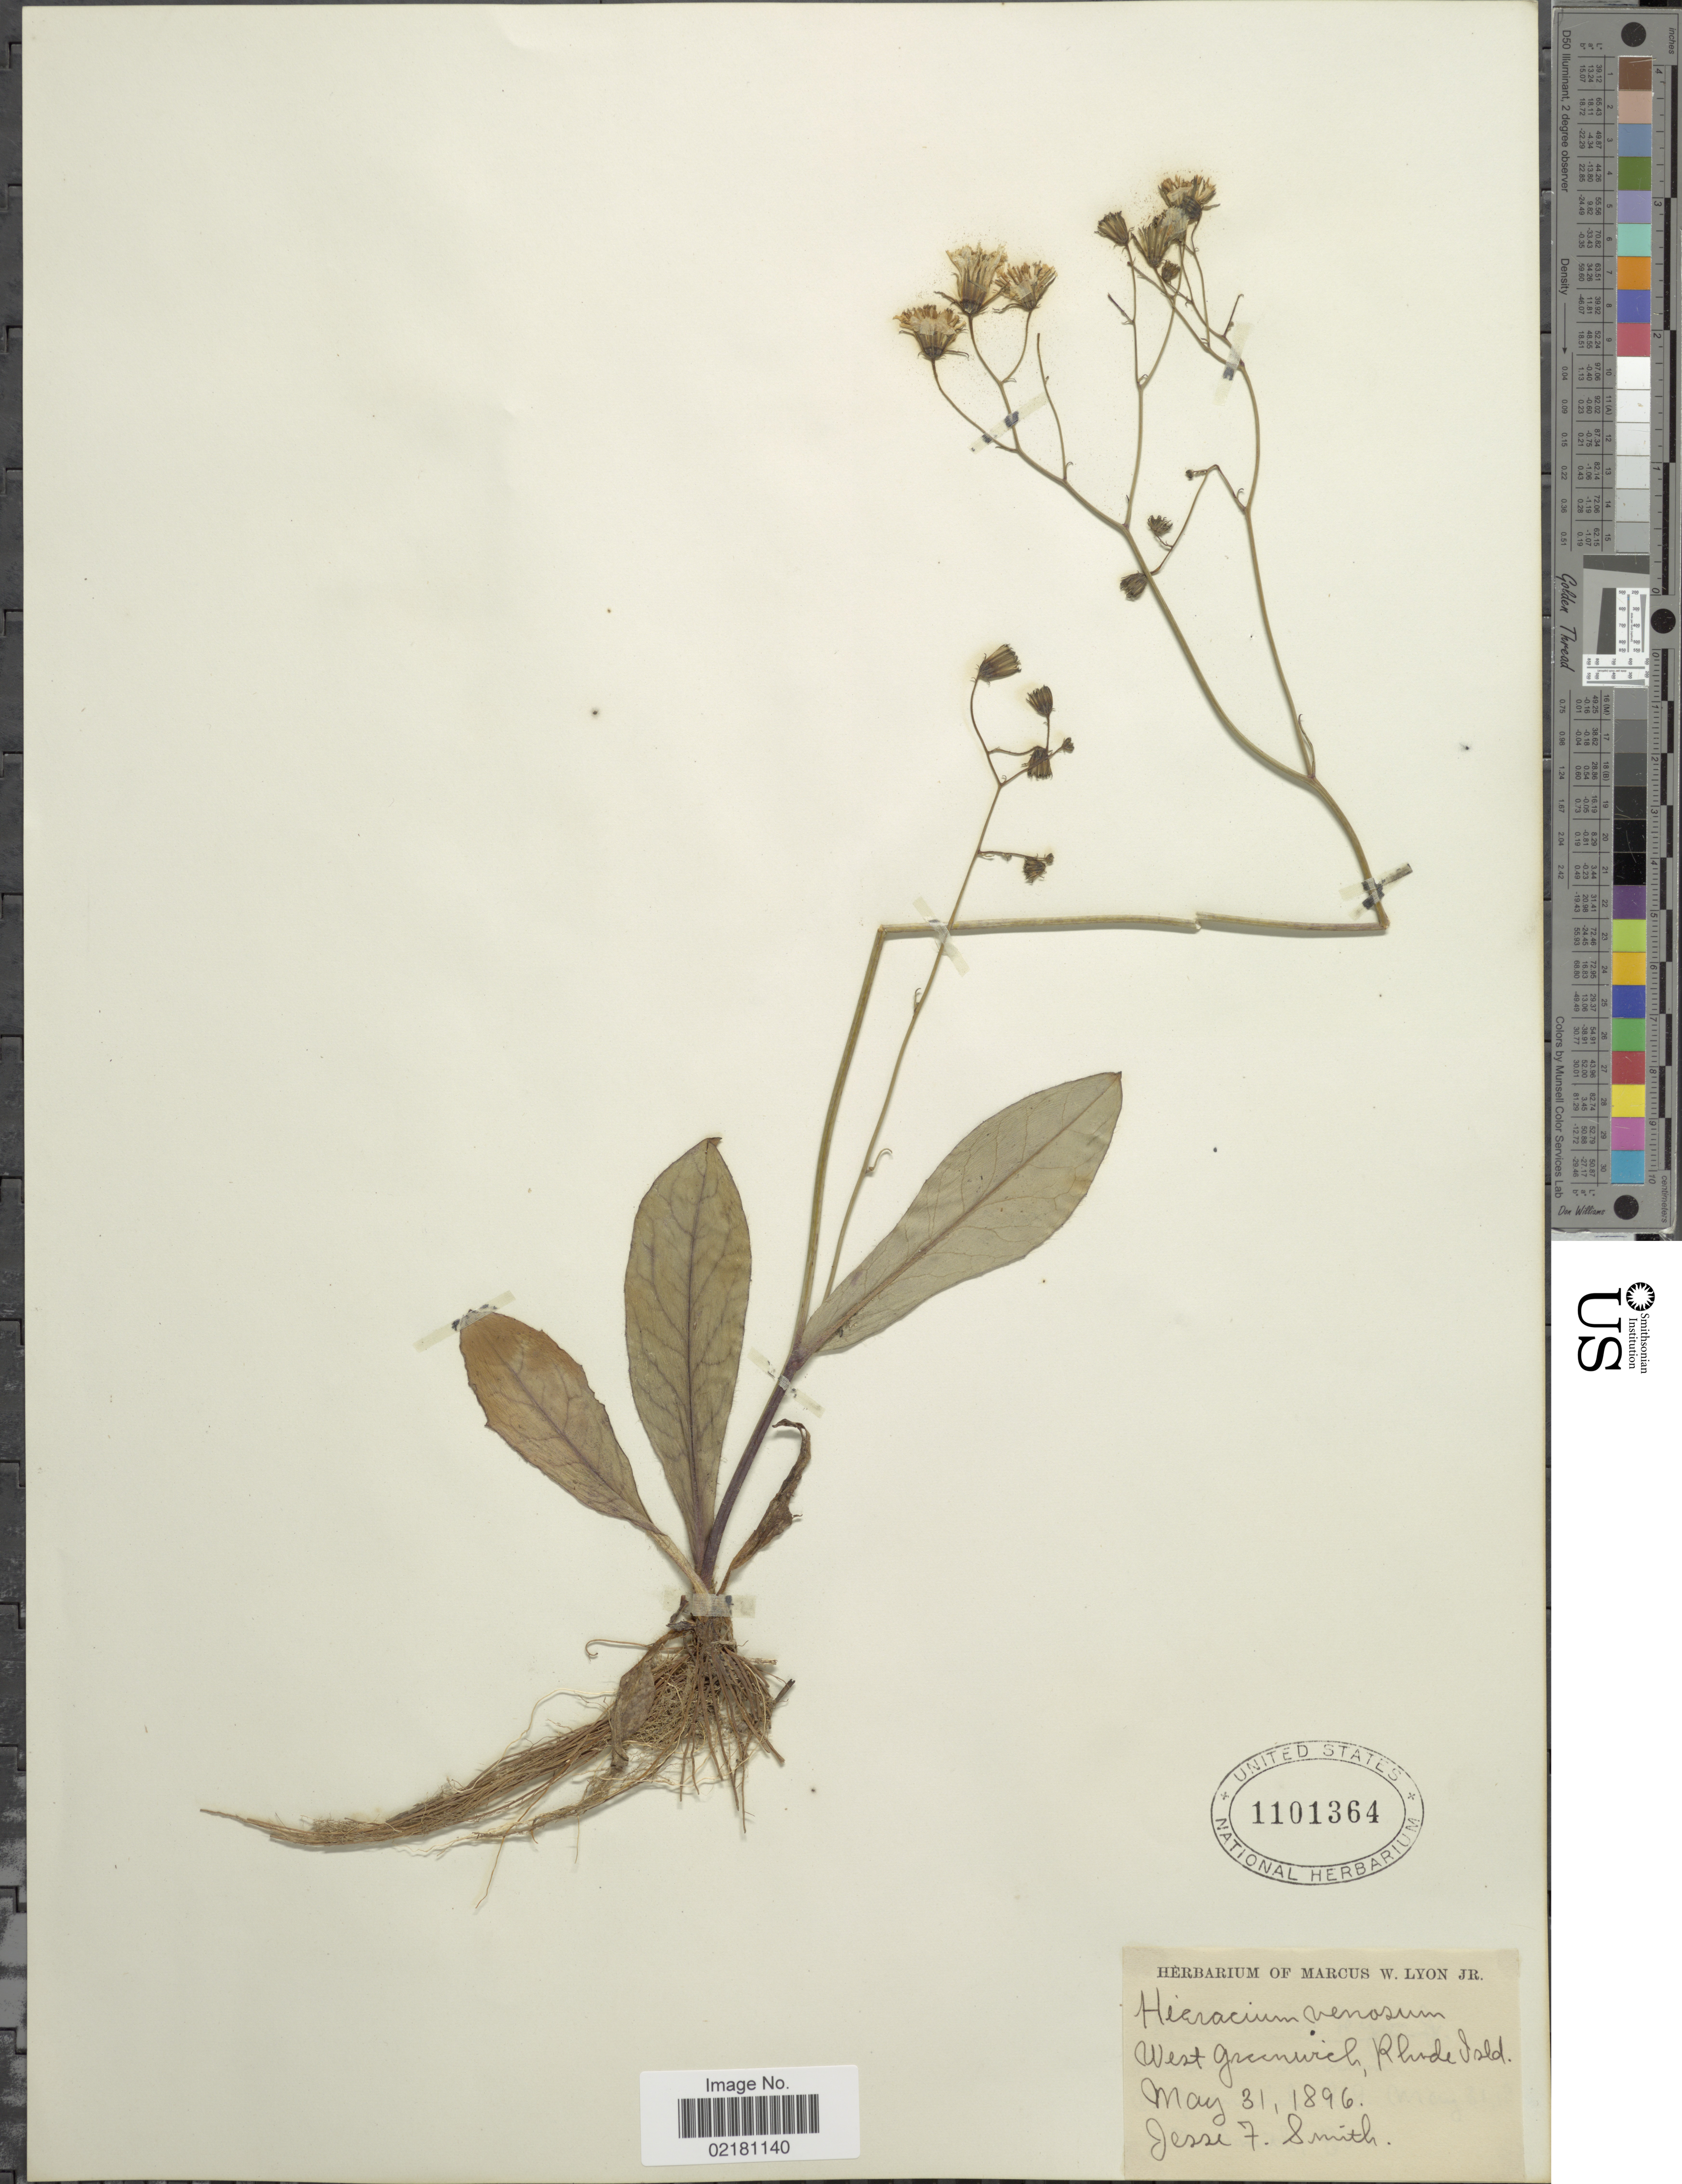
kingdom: Plantae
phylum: Tracheophyta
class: Magnoliopsida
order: Asterales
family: Asteraceae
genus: Hieracium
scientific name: Hieracium venosum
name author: L.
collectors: J. Smith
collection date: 1896-05-31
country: United States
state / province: Rhode Island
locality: West Greenwich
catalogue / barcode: US 1101364